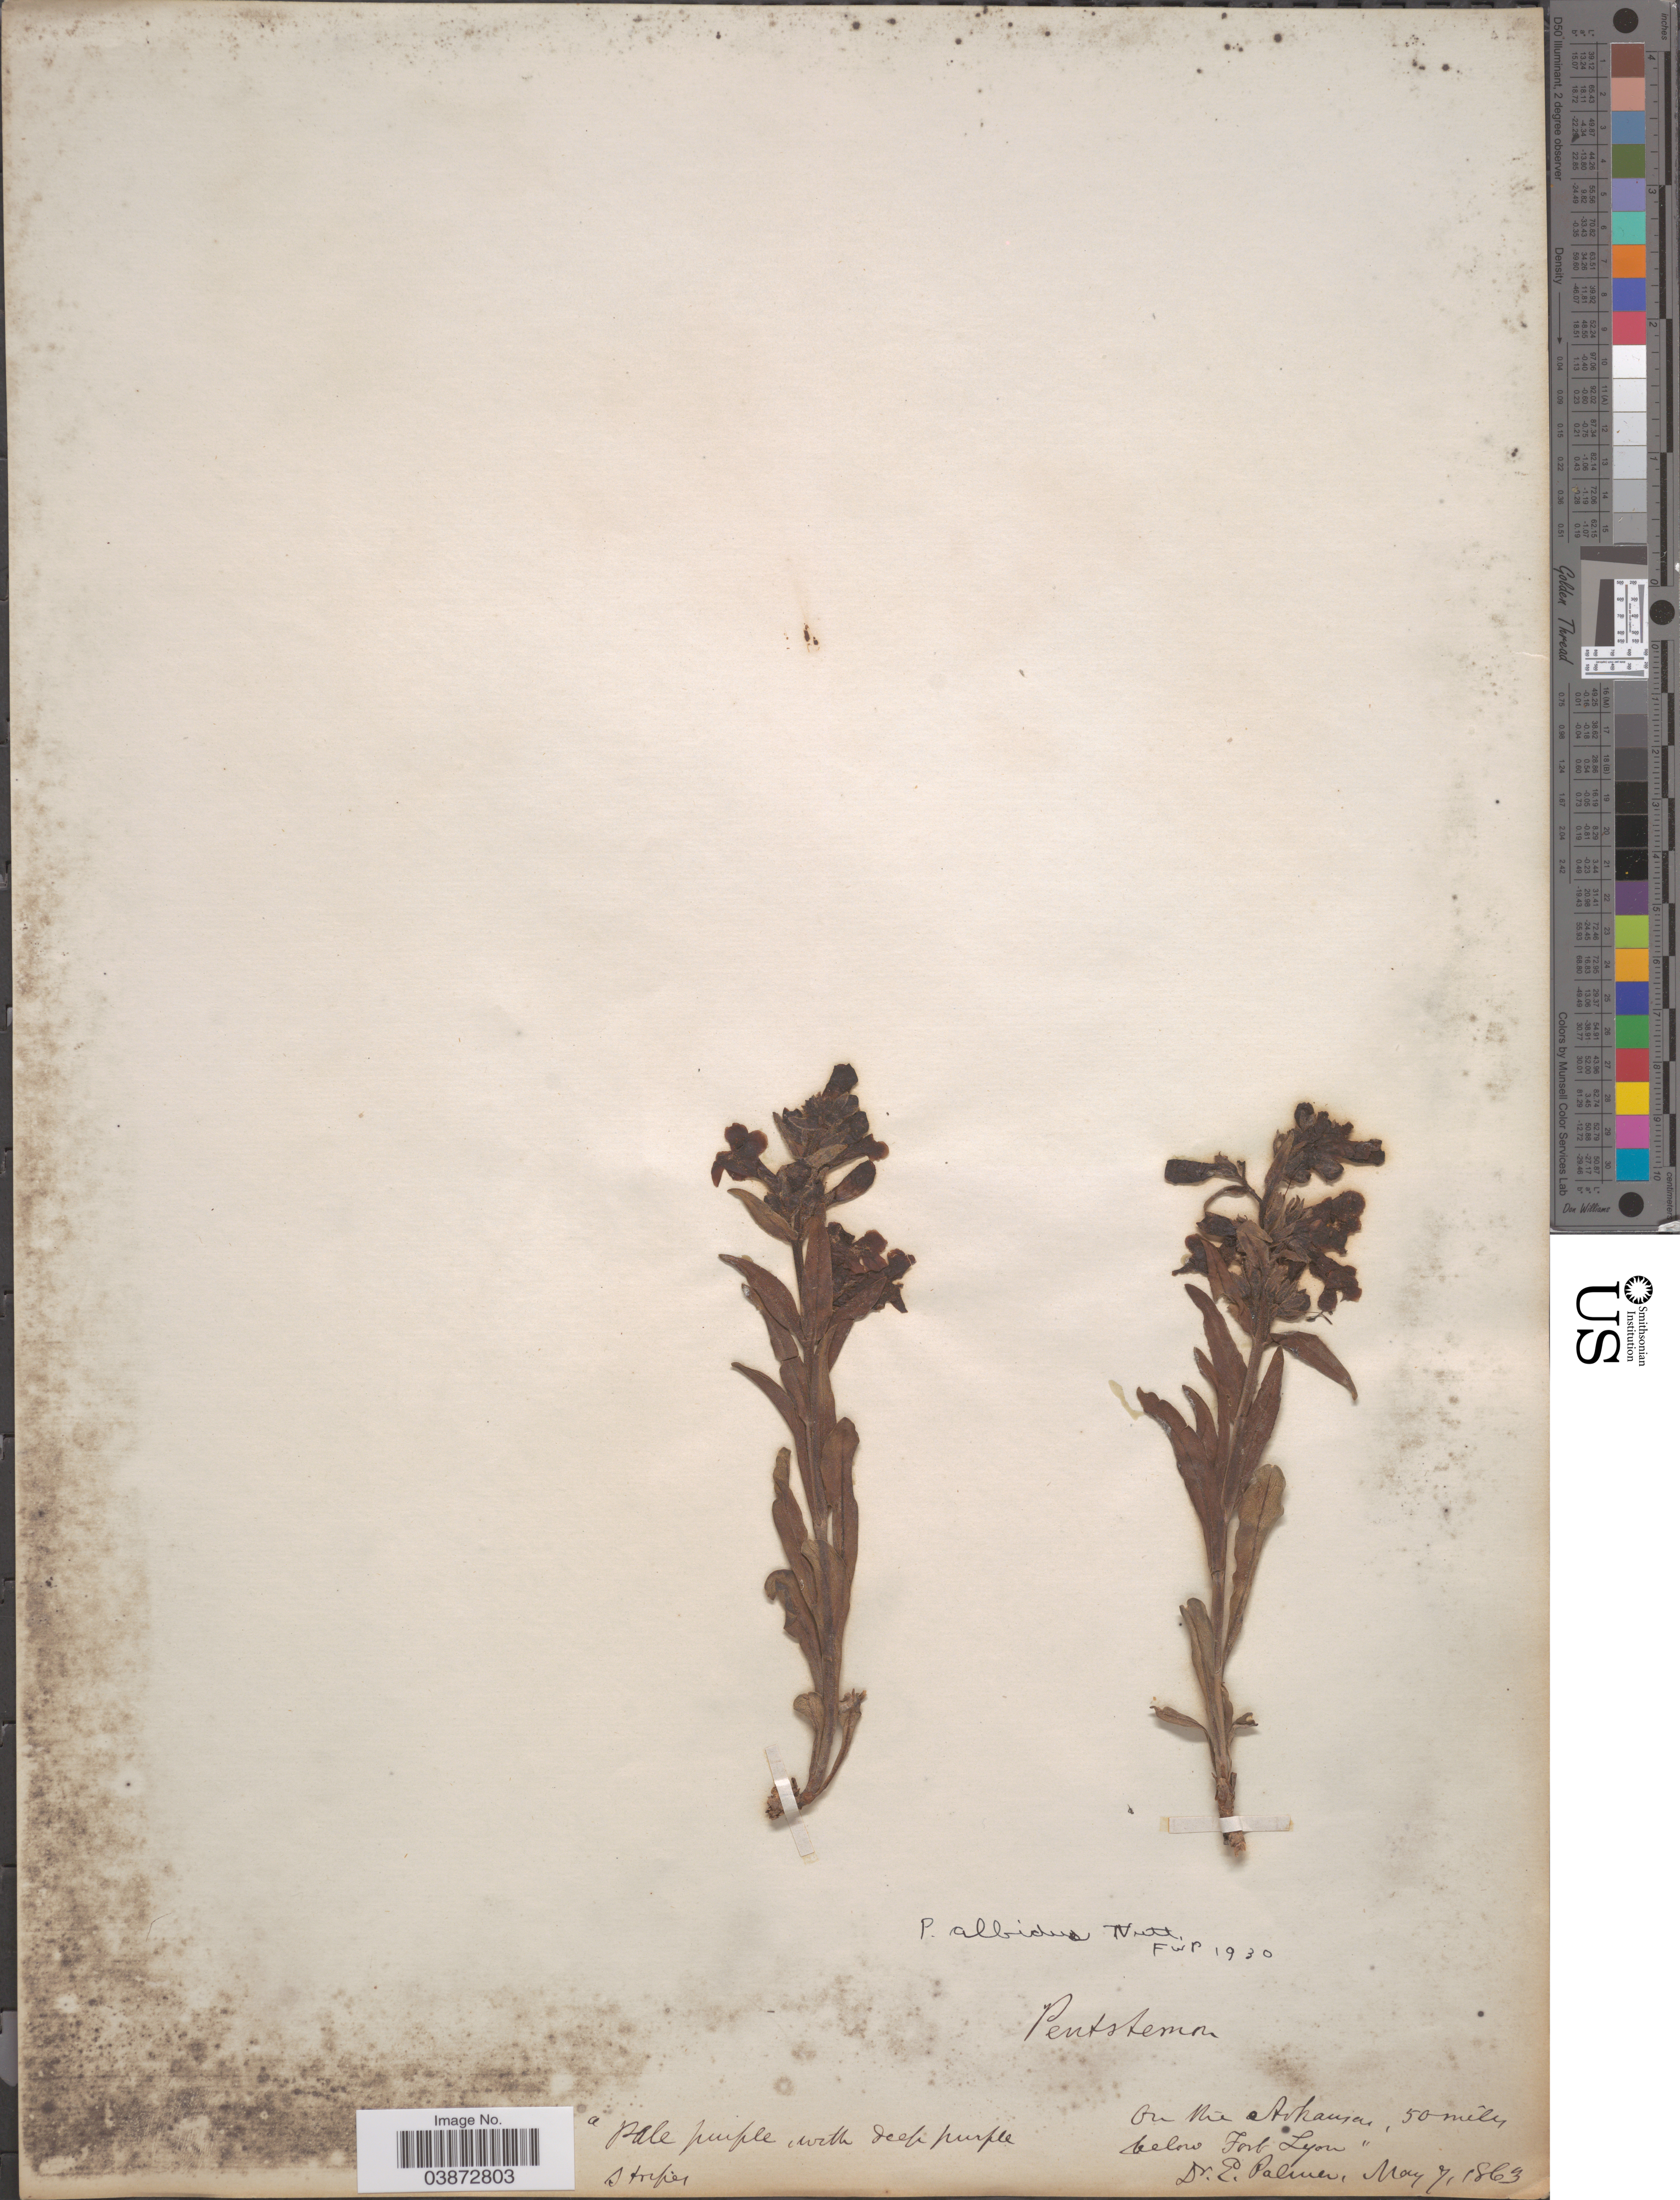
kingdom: Plantae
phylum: Tracheophyta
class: Magnoliopsida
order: Lamiales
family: Plantaginaceae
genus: Penstemon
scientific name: Penstemon albidus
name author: Nutt.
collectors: E. Palmer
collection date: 1863-05-07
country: United States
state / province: Arkansas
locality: On the Arkansas, 50 miles below Fort Lyon.